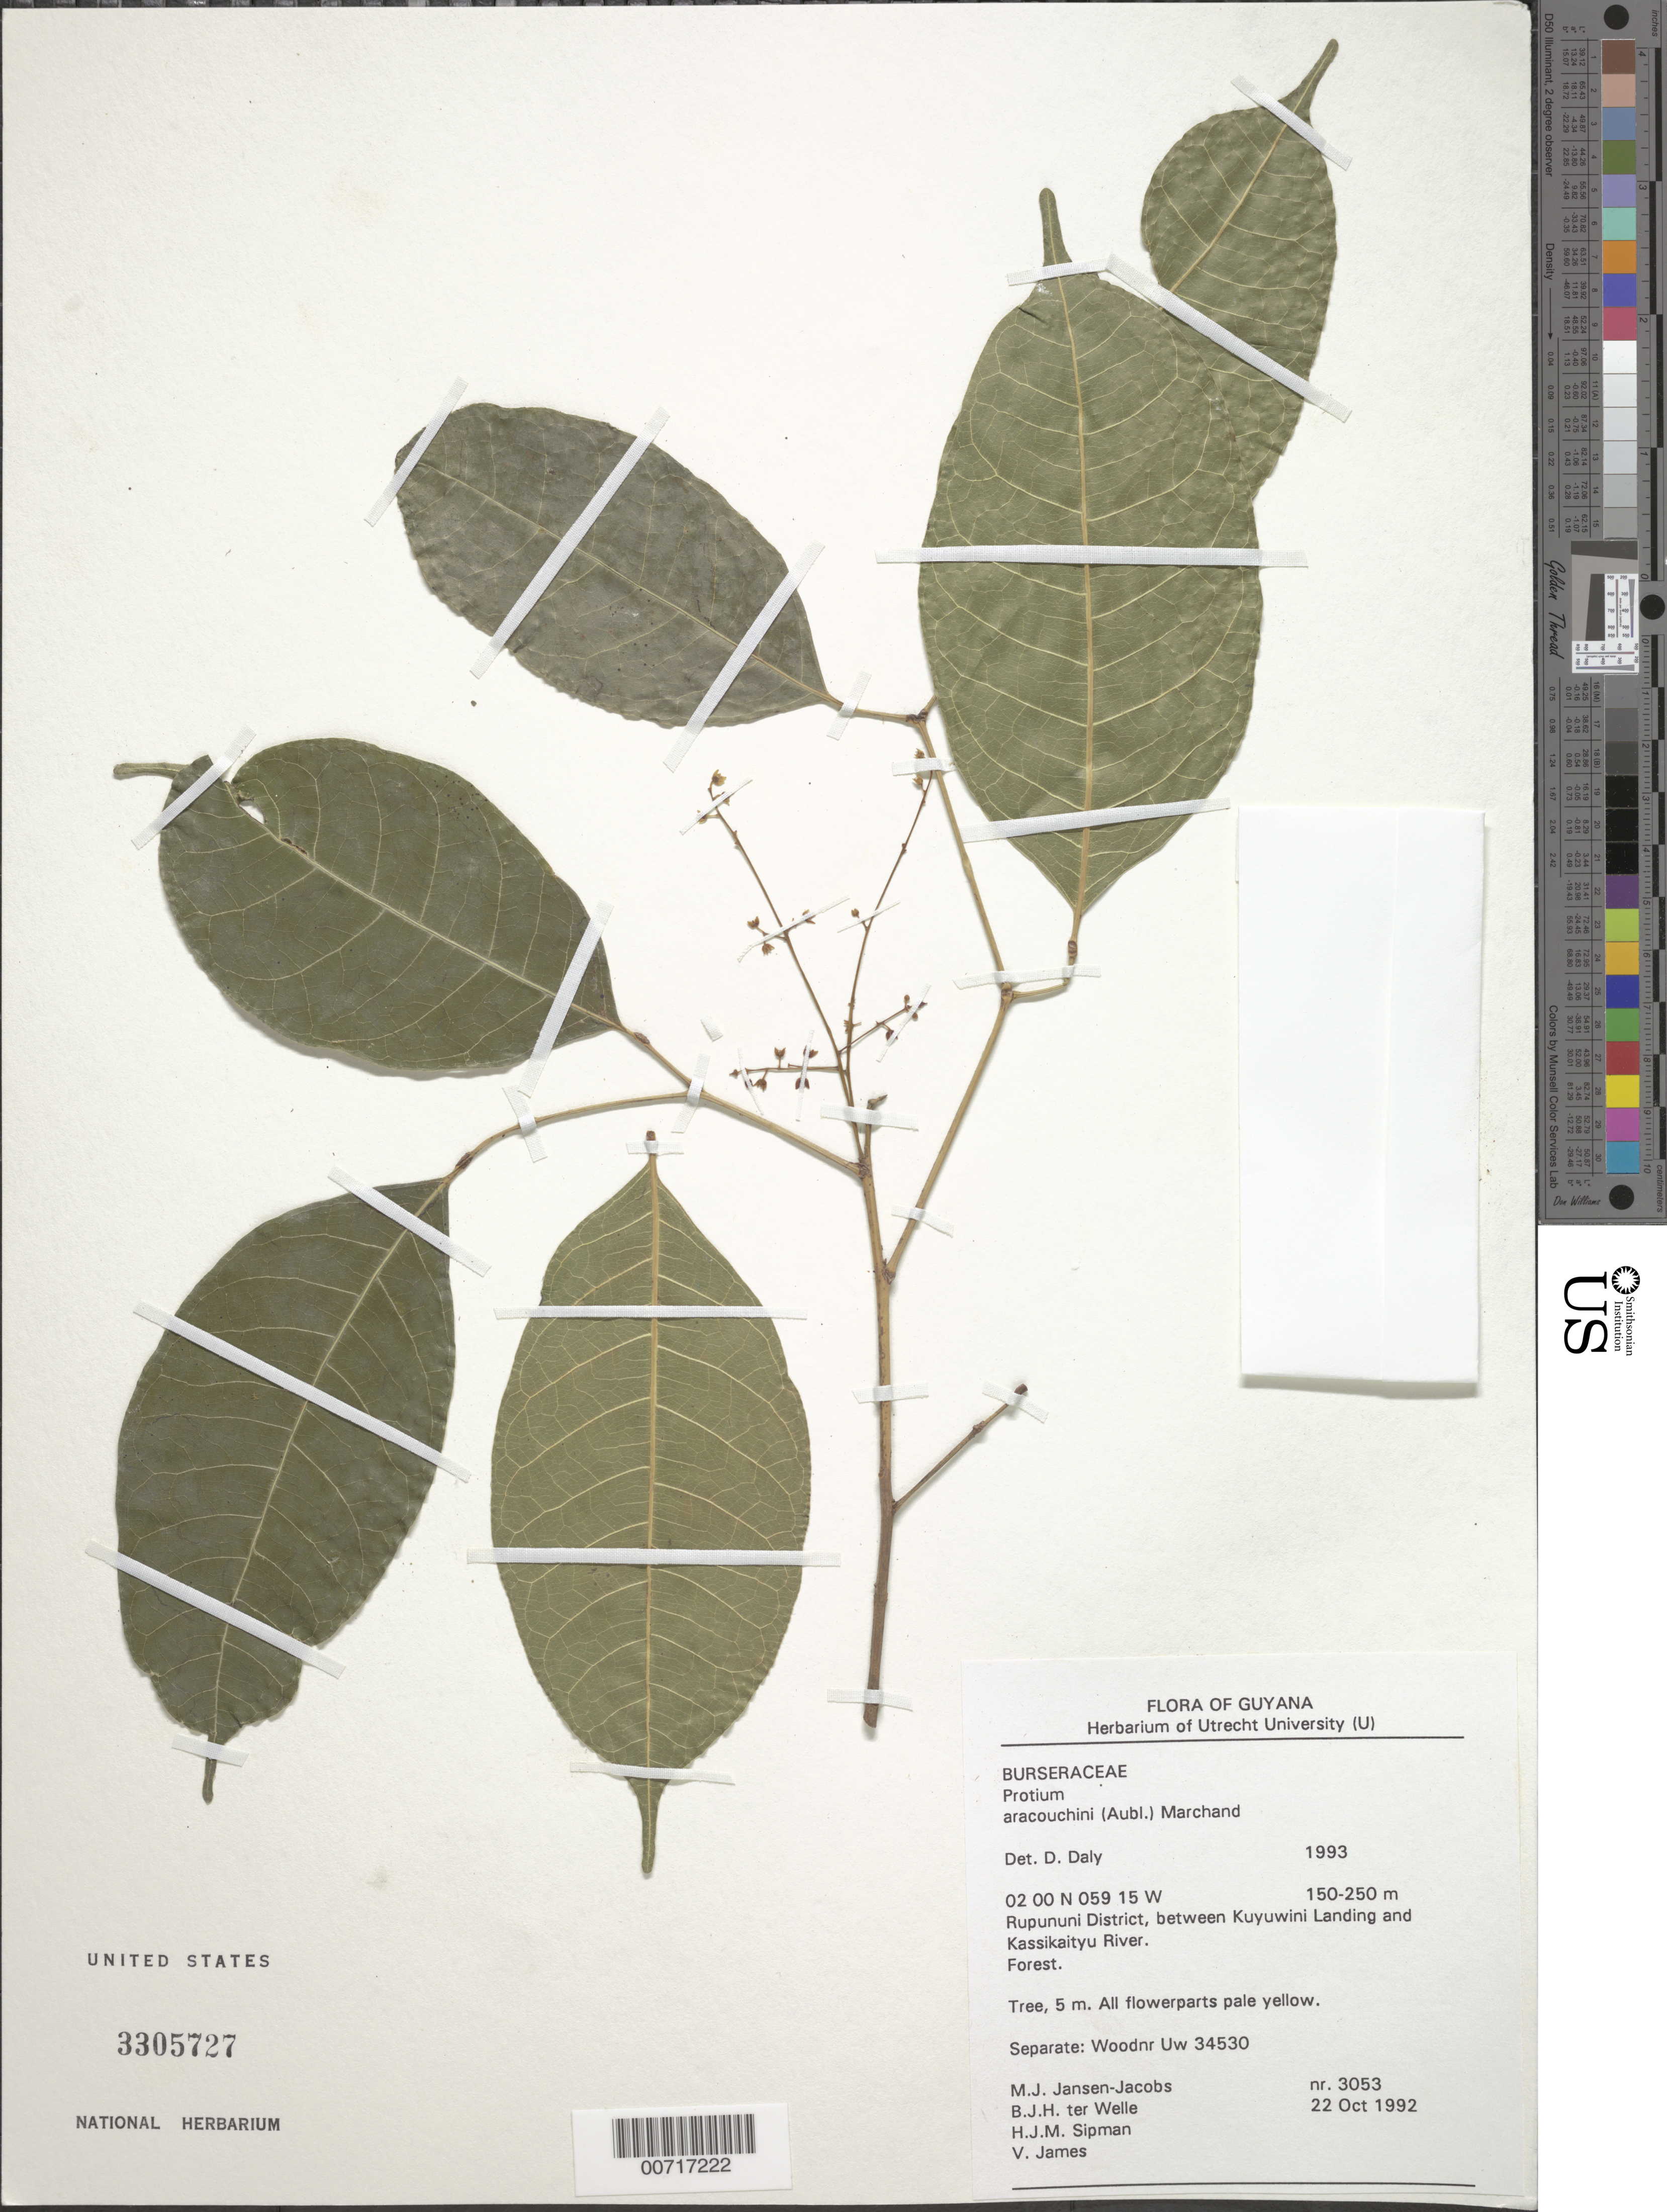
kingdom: Plantae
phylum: Tracheophyta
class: Magnoliopsida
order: Sapindales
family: Burseraceae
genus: Protium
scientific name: Protium aracouchini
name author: (Aubl.) Marchand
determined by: Daly, D. C.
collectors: M. J. Jansen-Jacobs, B. Welle, H. J. M. Sipman & V. James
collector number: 3053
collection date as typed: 22-Oct-92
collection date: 1992-10-22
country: Guyana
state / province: U. Takutu-U. Essequibo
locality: Rupununi District, between Kuyuwini Landing and Kassikaityu River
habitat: Forest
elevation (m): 150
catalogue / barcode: US 3305727